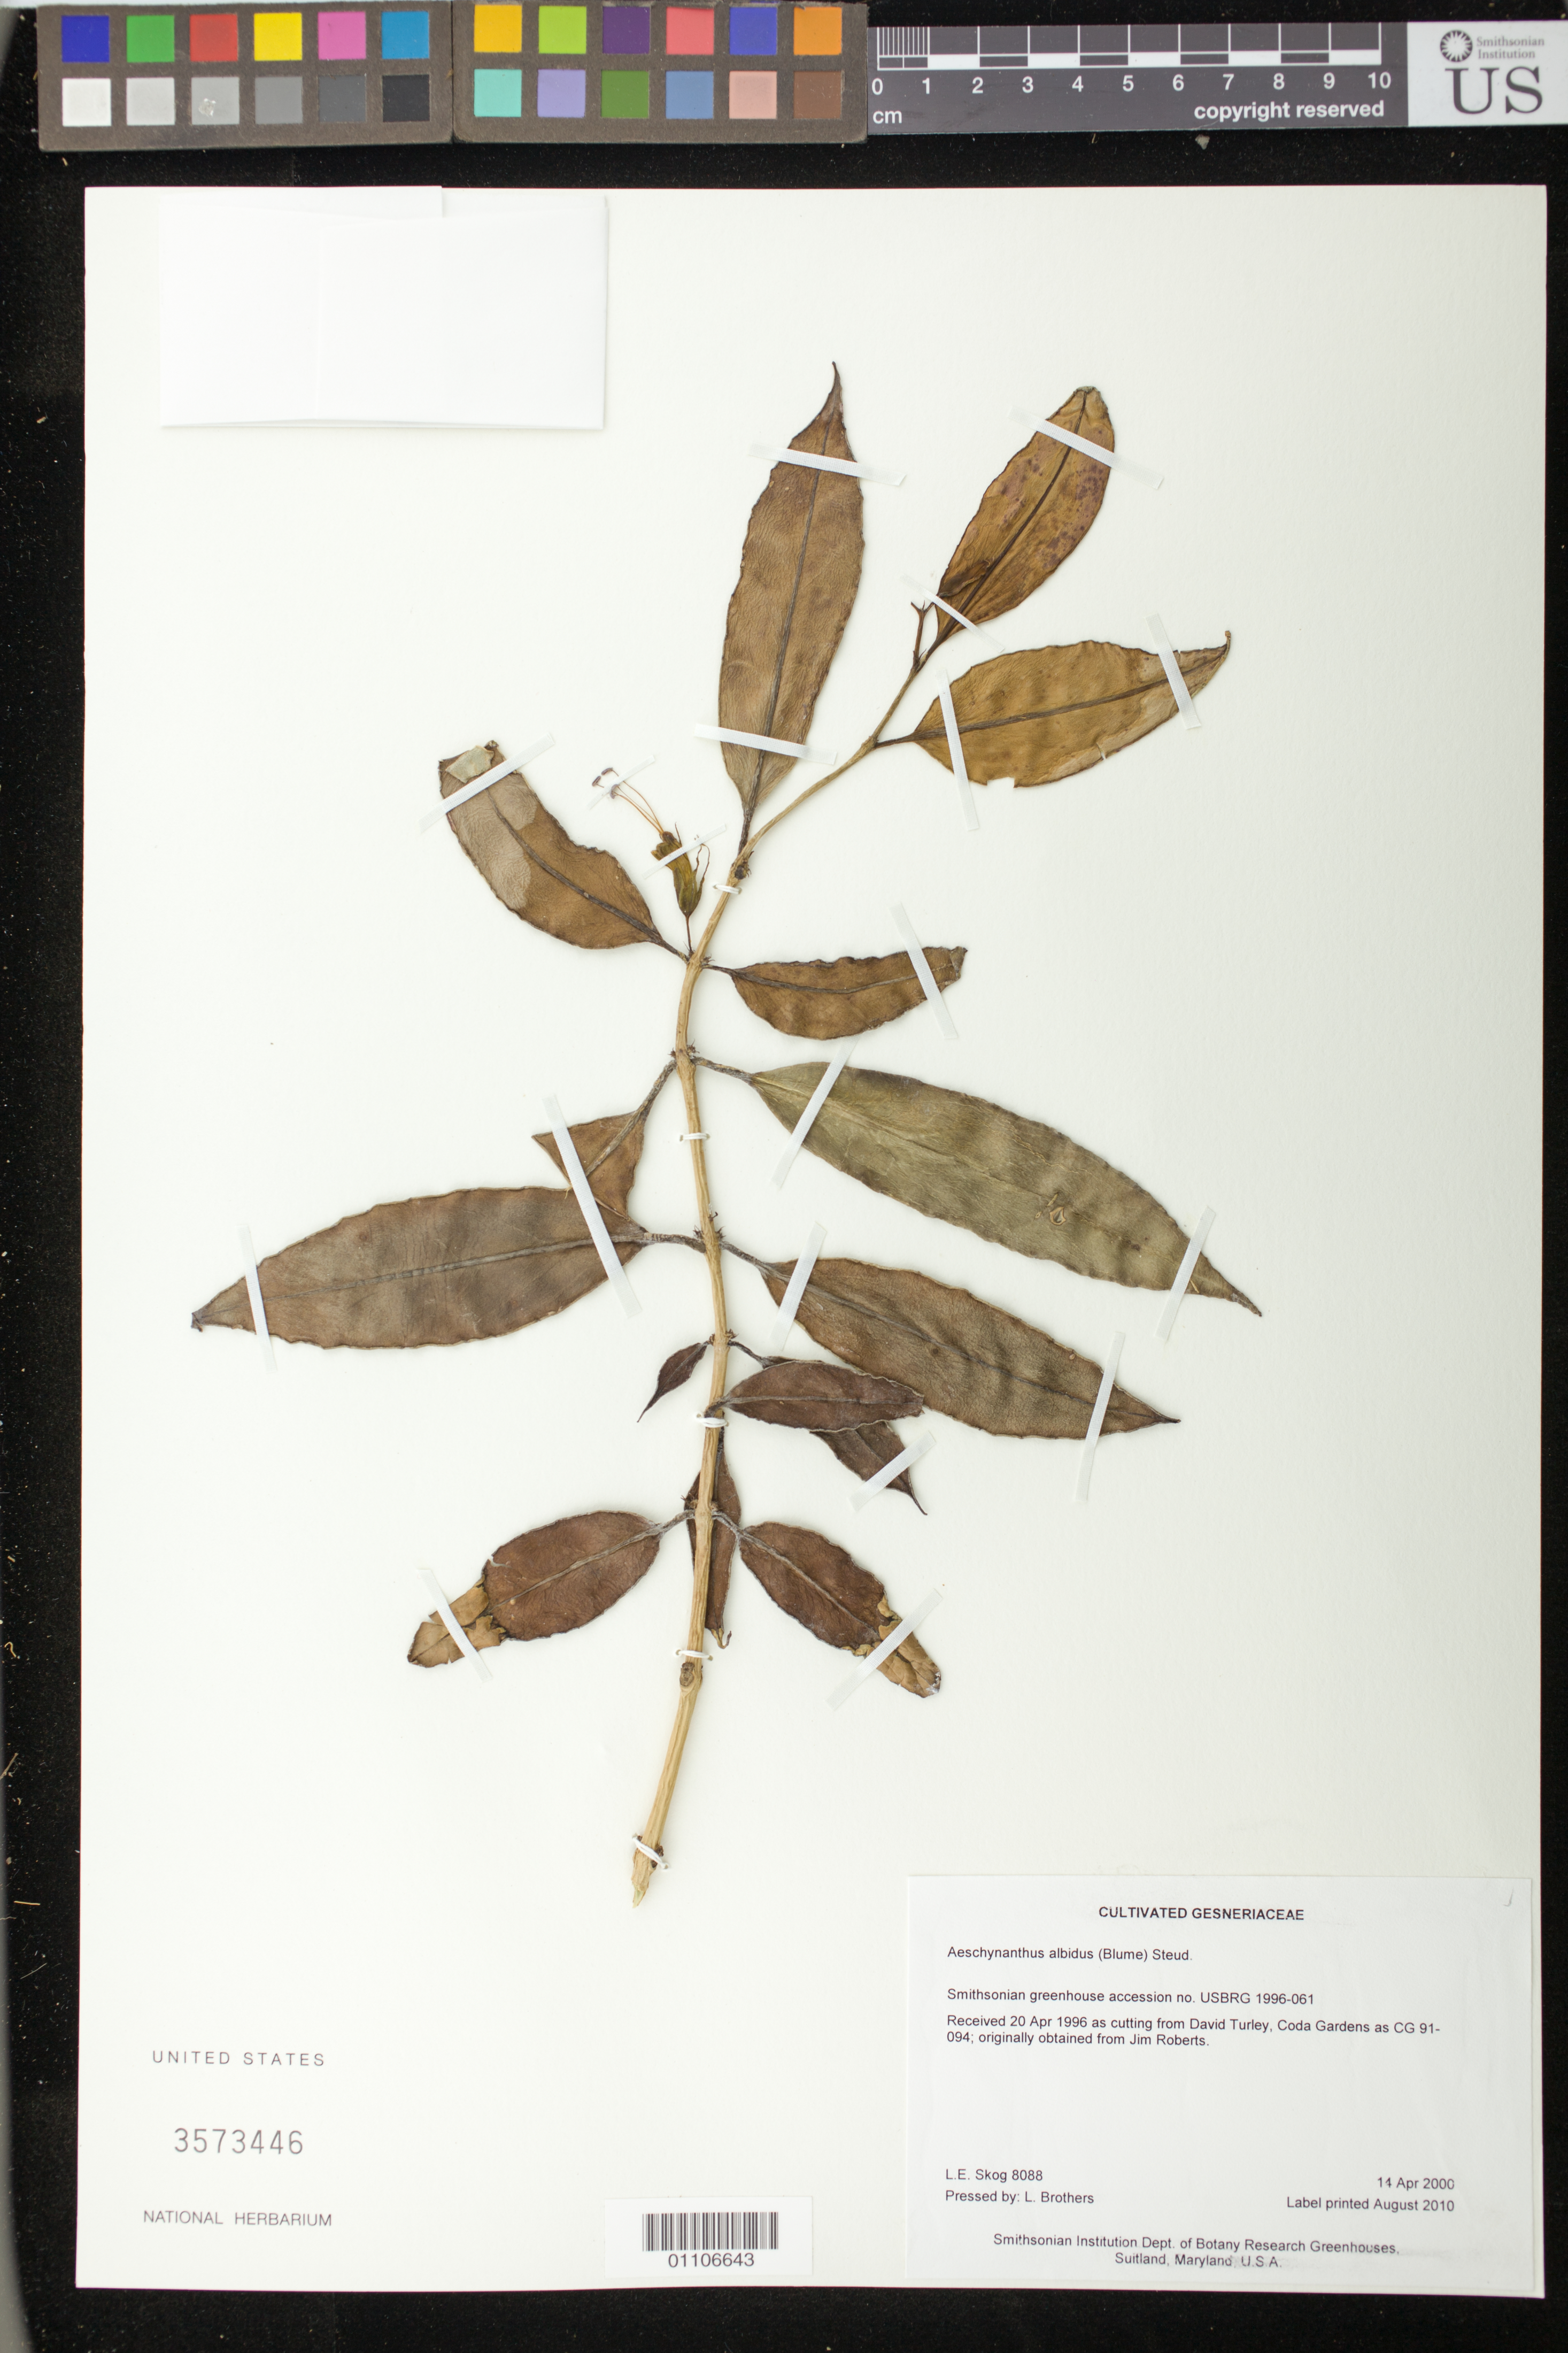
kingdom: Plantae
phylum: Tracheophyta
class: Magnoliopsida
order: Lamiales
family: Gesneriaceae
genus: Aeschynanthus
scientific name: Aeschynanthus albidus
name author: (Blume) Steud.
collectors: L. E. Skog & L. Brothers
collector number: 8088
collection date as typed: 14 Apr 2000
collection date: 2000-04-14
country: United States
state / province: Maryland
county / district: Prince George's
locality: Smithsonian Institution Dept. of Botany Research Greenhouses, Suitland, Maryland, U.S.A.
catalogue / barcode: US 5373446